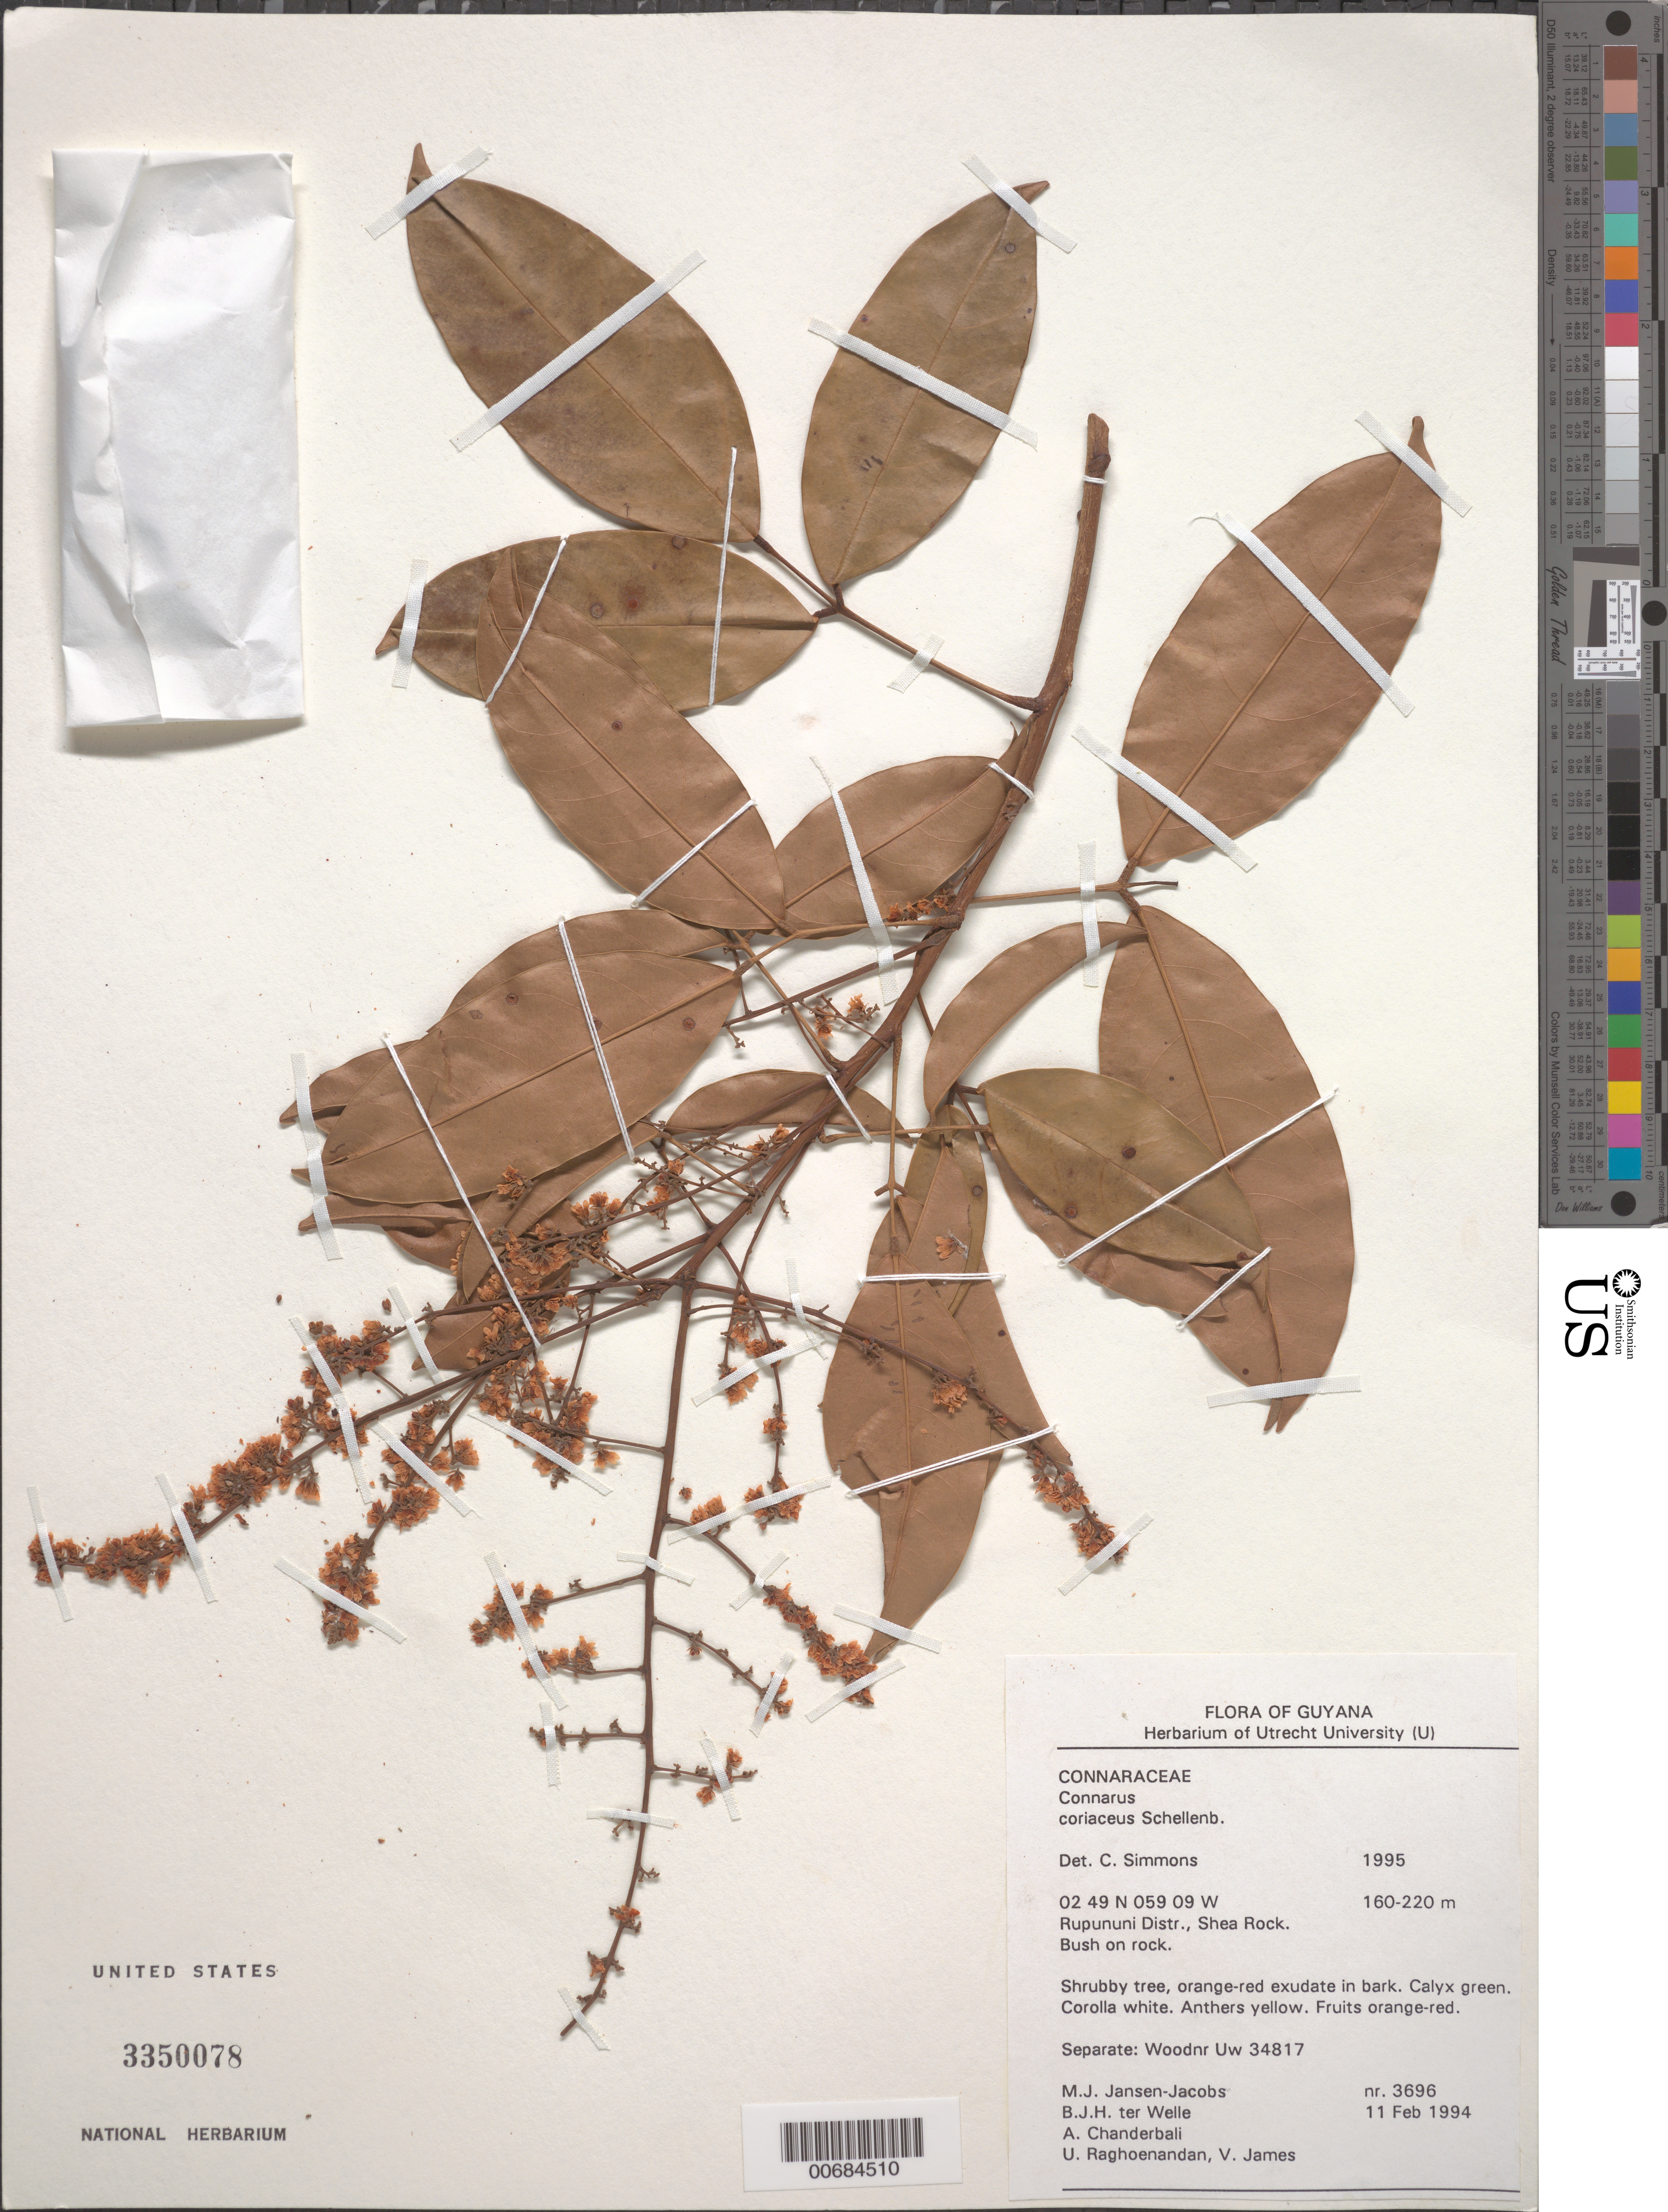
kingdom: Plantae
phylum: Tracheophyta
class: Magnoliopsida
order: Oxalidales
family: Connaraceae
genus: Connarus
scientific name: Connarus coriaceus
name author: G. Schellenb.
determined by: Simmons, C.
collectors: M. J. Jansen-Jacobs, B. Welle, A. S. Chanderbali, U. Raghoenandan & V. James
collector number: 3696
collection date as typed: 11-Feb-94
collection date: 1994-02-11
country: Guyana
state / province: U. Takutu-U. Essequibo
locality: Shea Rock, Rupununi Dist.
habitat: Bush on rock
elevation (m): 160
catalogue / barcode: US 3350078